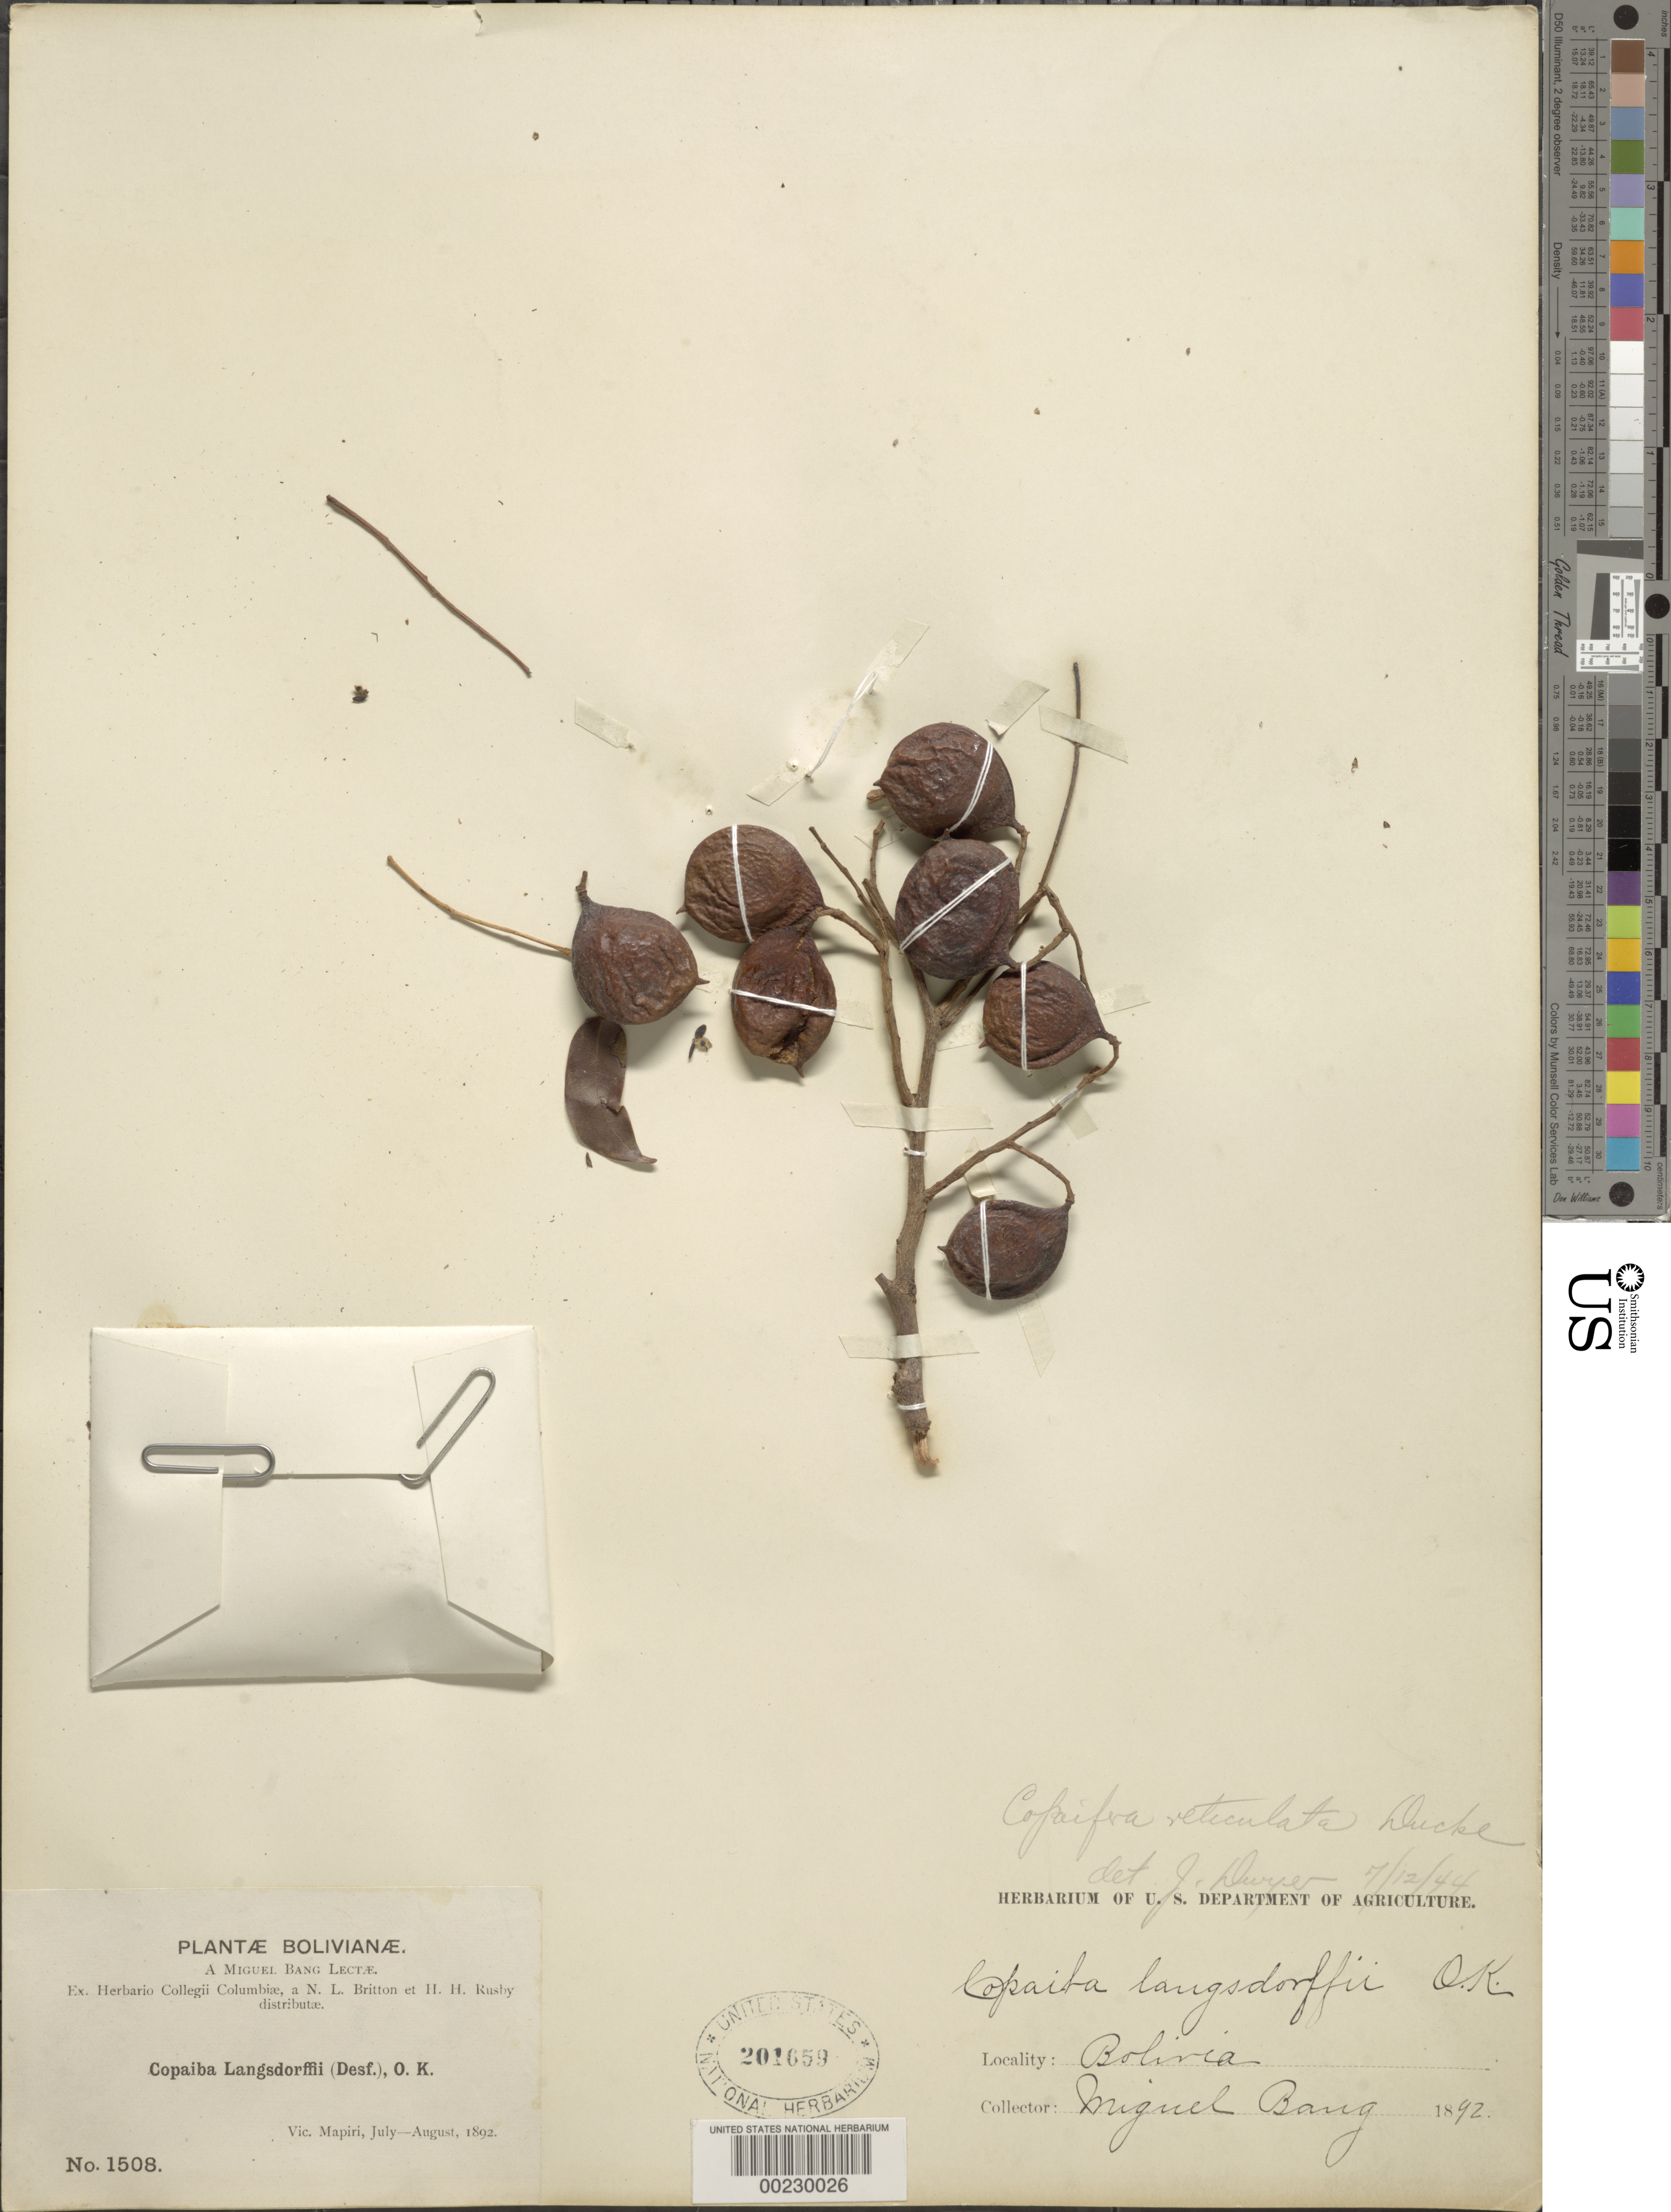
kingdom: Plantae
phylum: Tracheophyta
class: Magnoliopsida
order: Fabales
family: Fabaceae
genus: Copaifera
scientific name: Copaifera reticulata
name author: Ducke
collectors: M. Bang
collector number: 1508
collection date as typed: Jul 1892 to -- Aug 1892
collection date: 1892-07/1892-08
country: Bolivia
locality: Vicinity of Mapiri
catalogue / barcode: US 201659